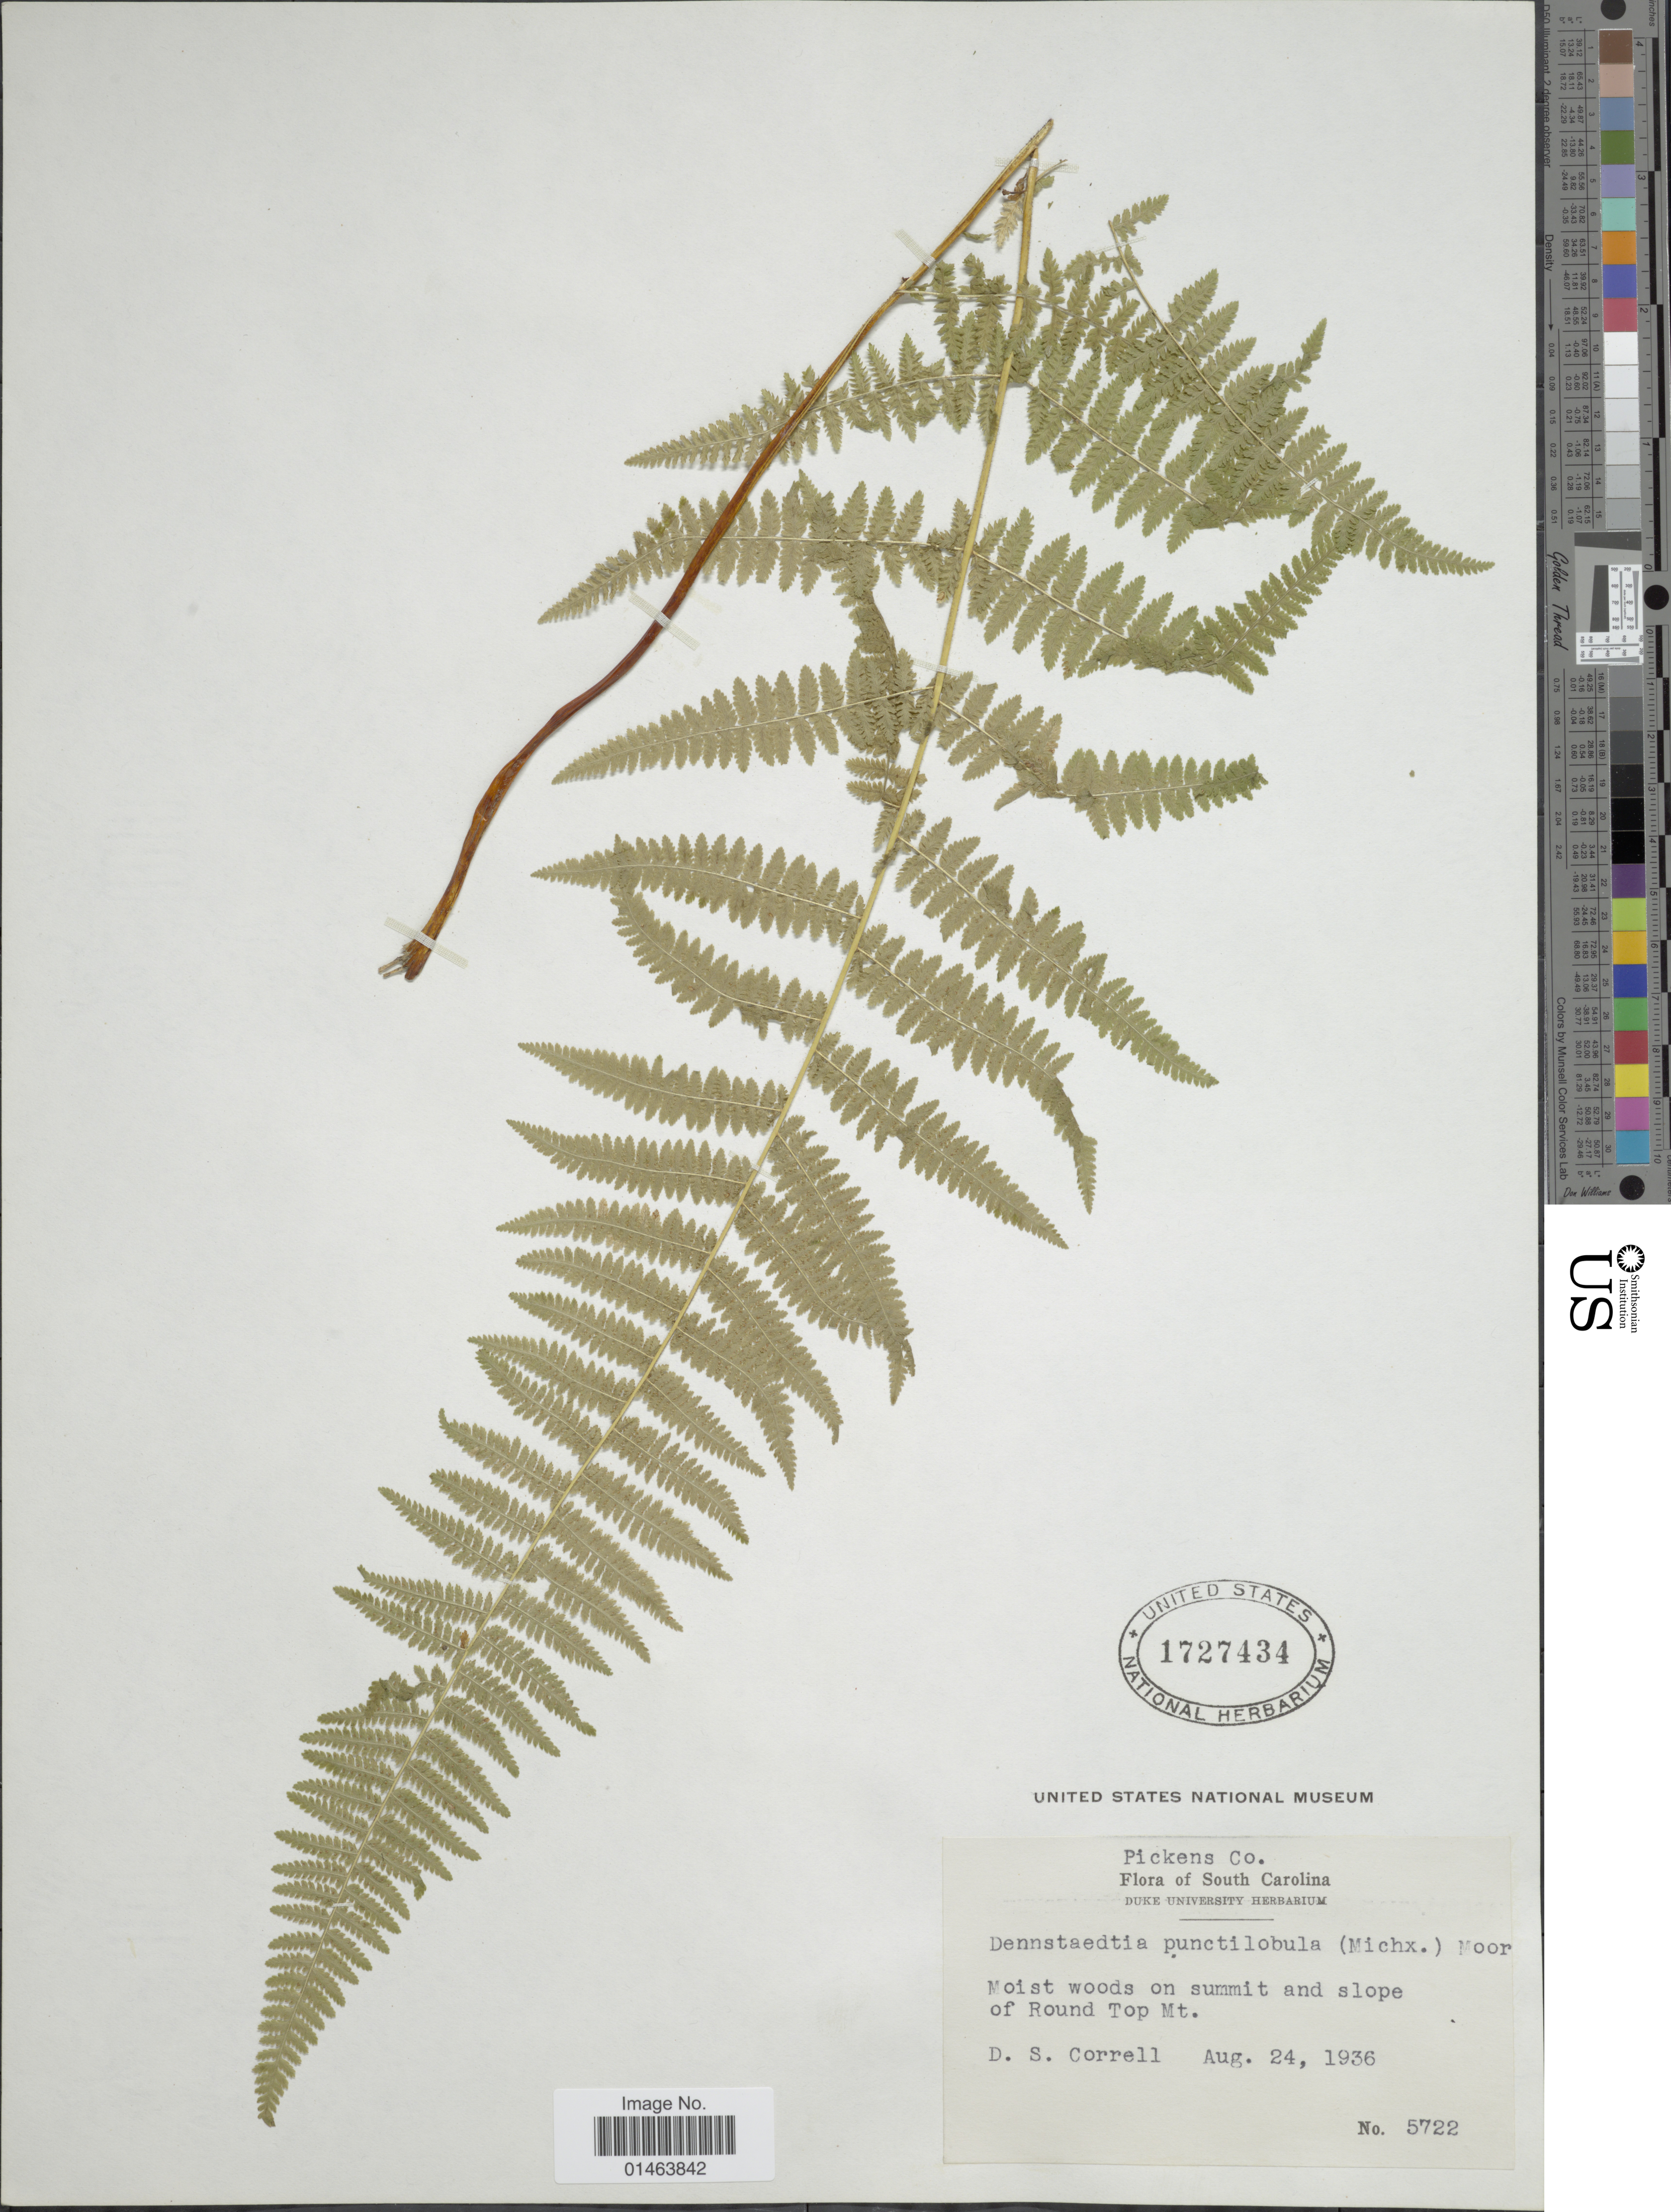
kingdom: Plantae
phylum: Tracheophyta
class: Polypodiopsida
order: Polypodiales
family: Dennstaedtiaceae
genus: Dennstaedtia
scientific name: Dennstaedtia punctilobula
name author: (Michx.) T. Moore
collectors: D. S. Correll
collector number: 5722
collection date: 1936-08-24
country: United States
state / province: South Carolina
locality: South Carolina, Pickens Co. Moist woods on summit and slope of Round Top Mt.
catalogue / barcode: US 1727434